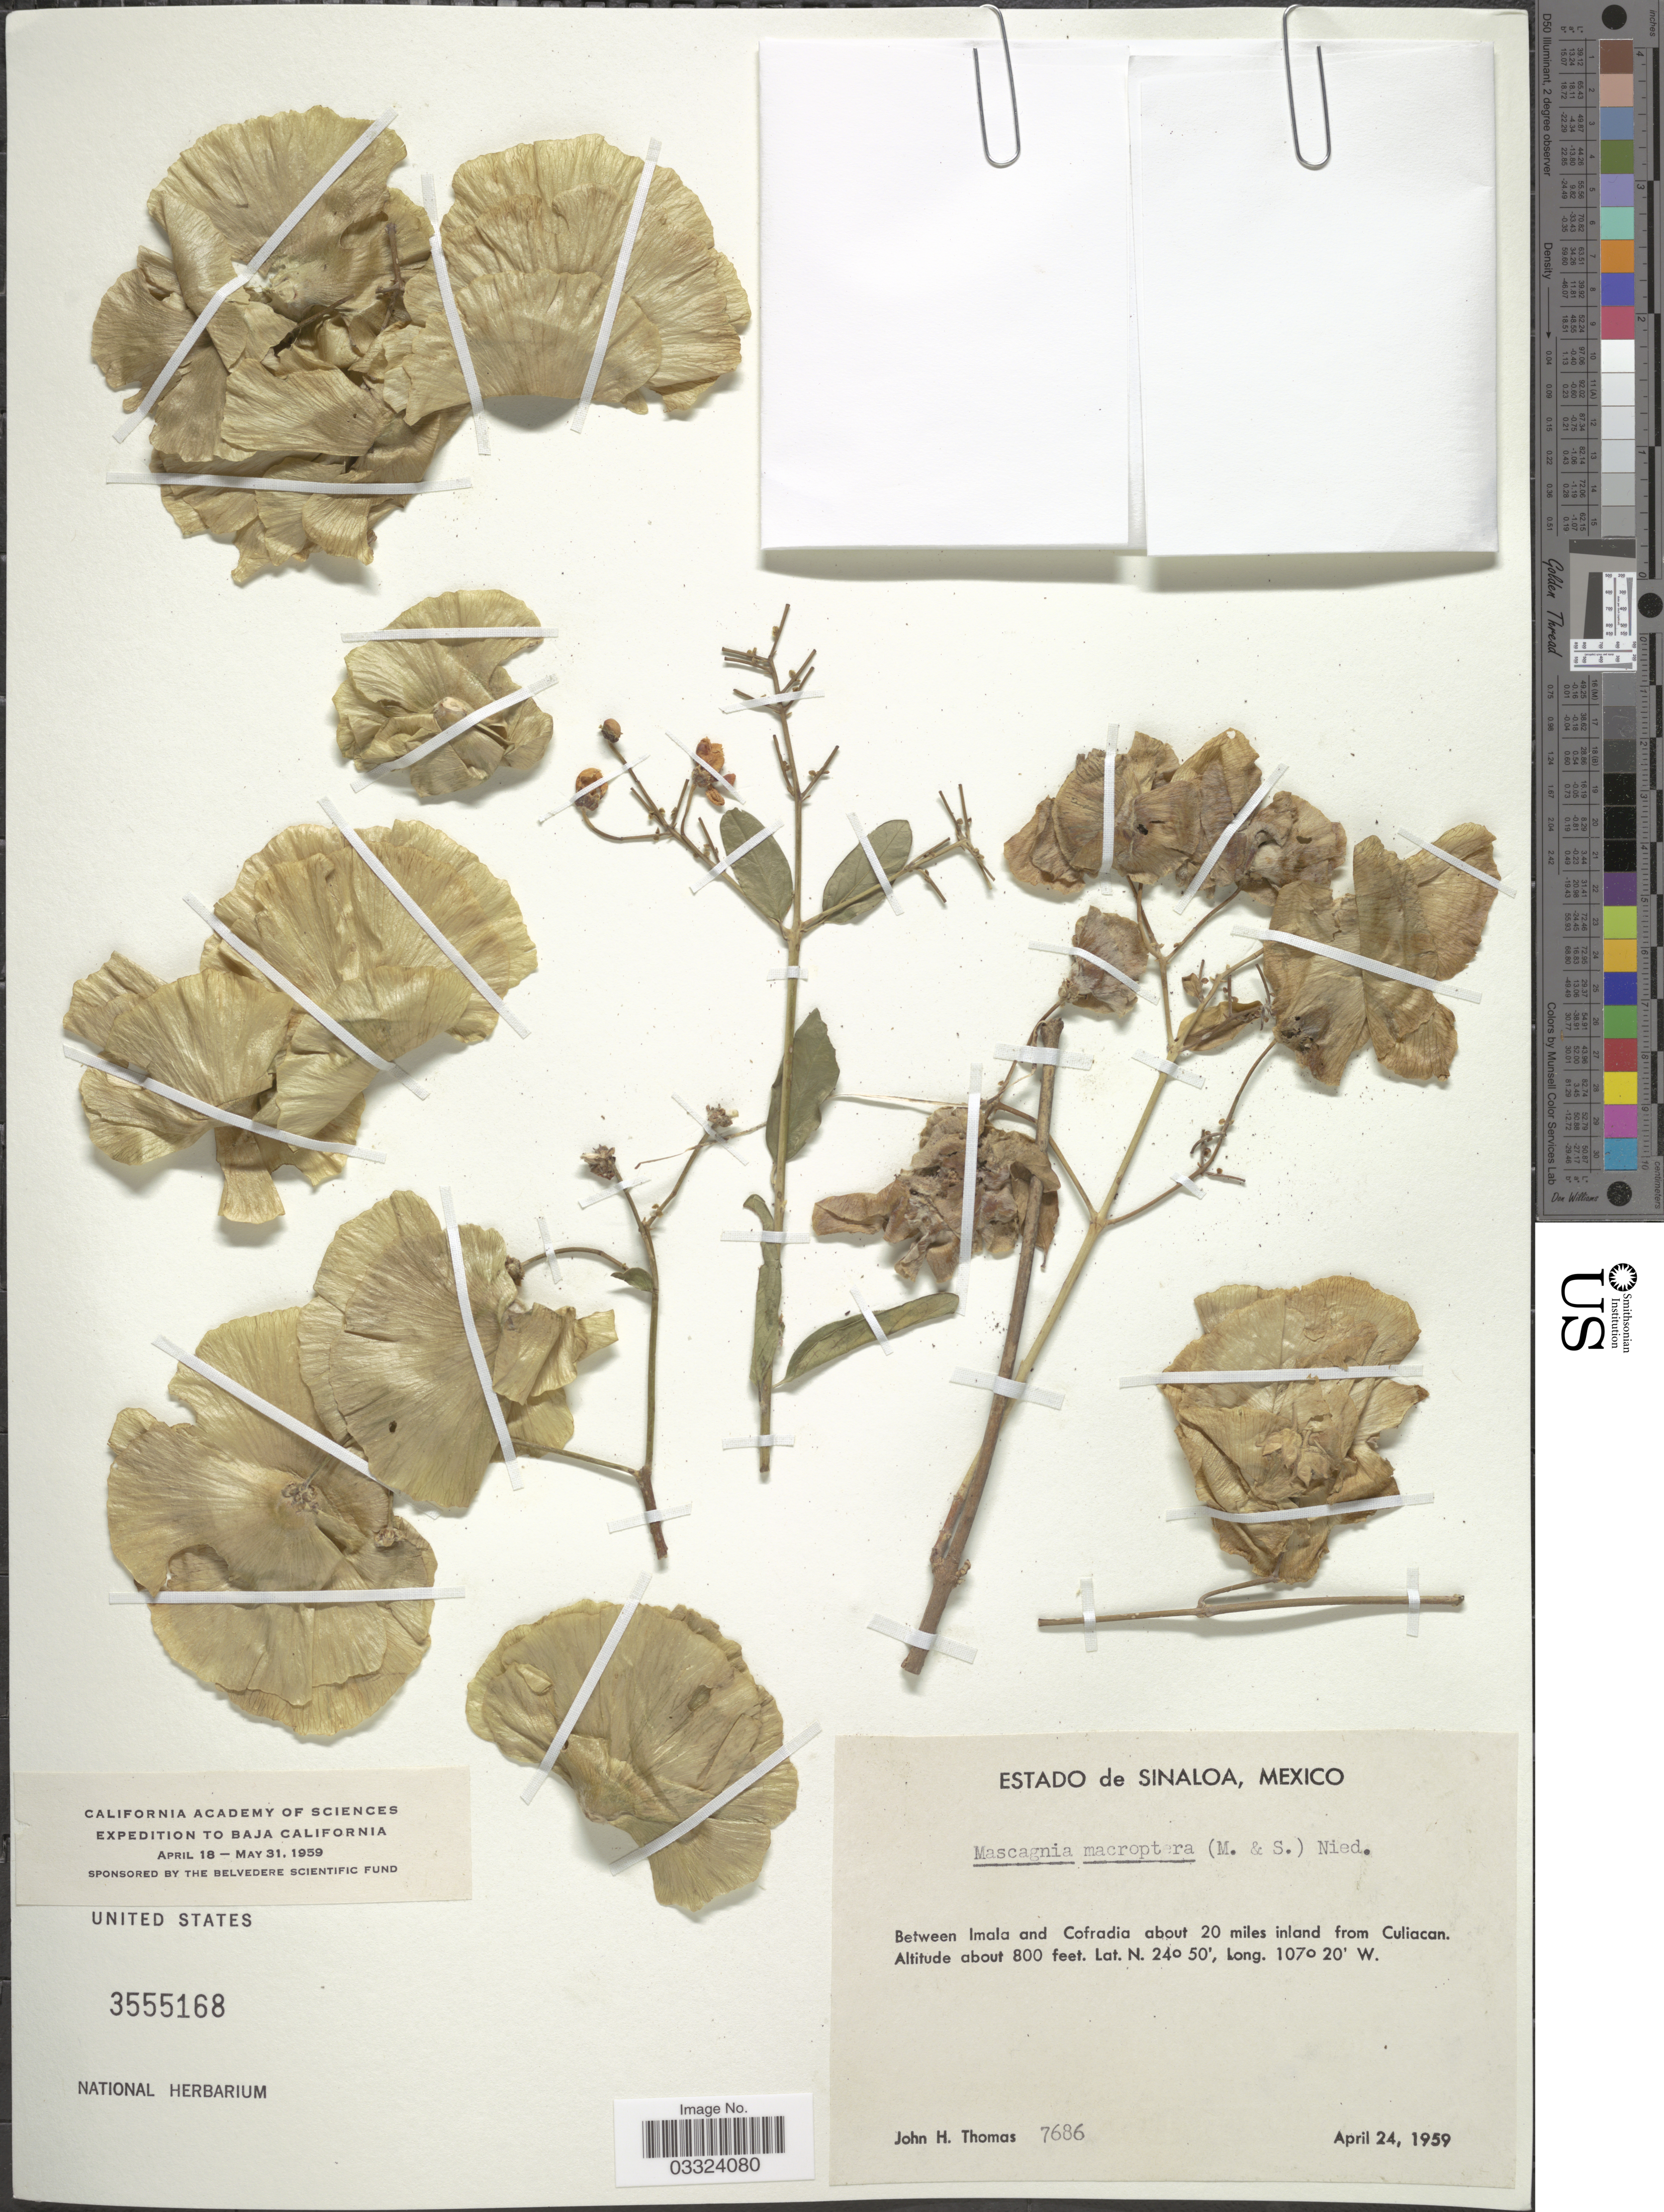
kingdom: Plantae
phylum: Tracheophyta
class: Magnoliopsida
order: Malpighiales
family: Malpighiaceae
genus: Callaeum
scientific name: Callaeum macropterum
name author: (Moc. & Sessé ex DC.) D.M. Johnson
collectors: J. H. Thomas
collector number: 7686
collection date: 1959-04-24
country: Mexico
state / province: Sinaloa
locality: Between Imala and Cofradia about 20 miles inland from Culiacan.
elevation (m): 244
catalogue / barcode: US 3555168